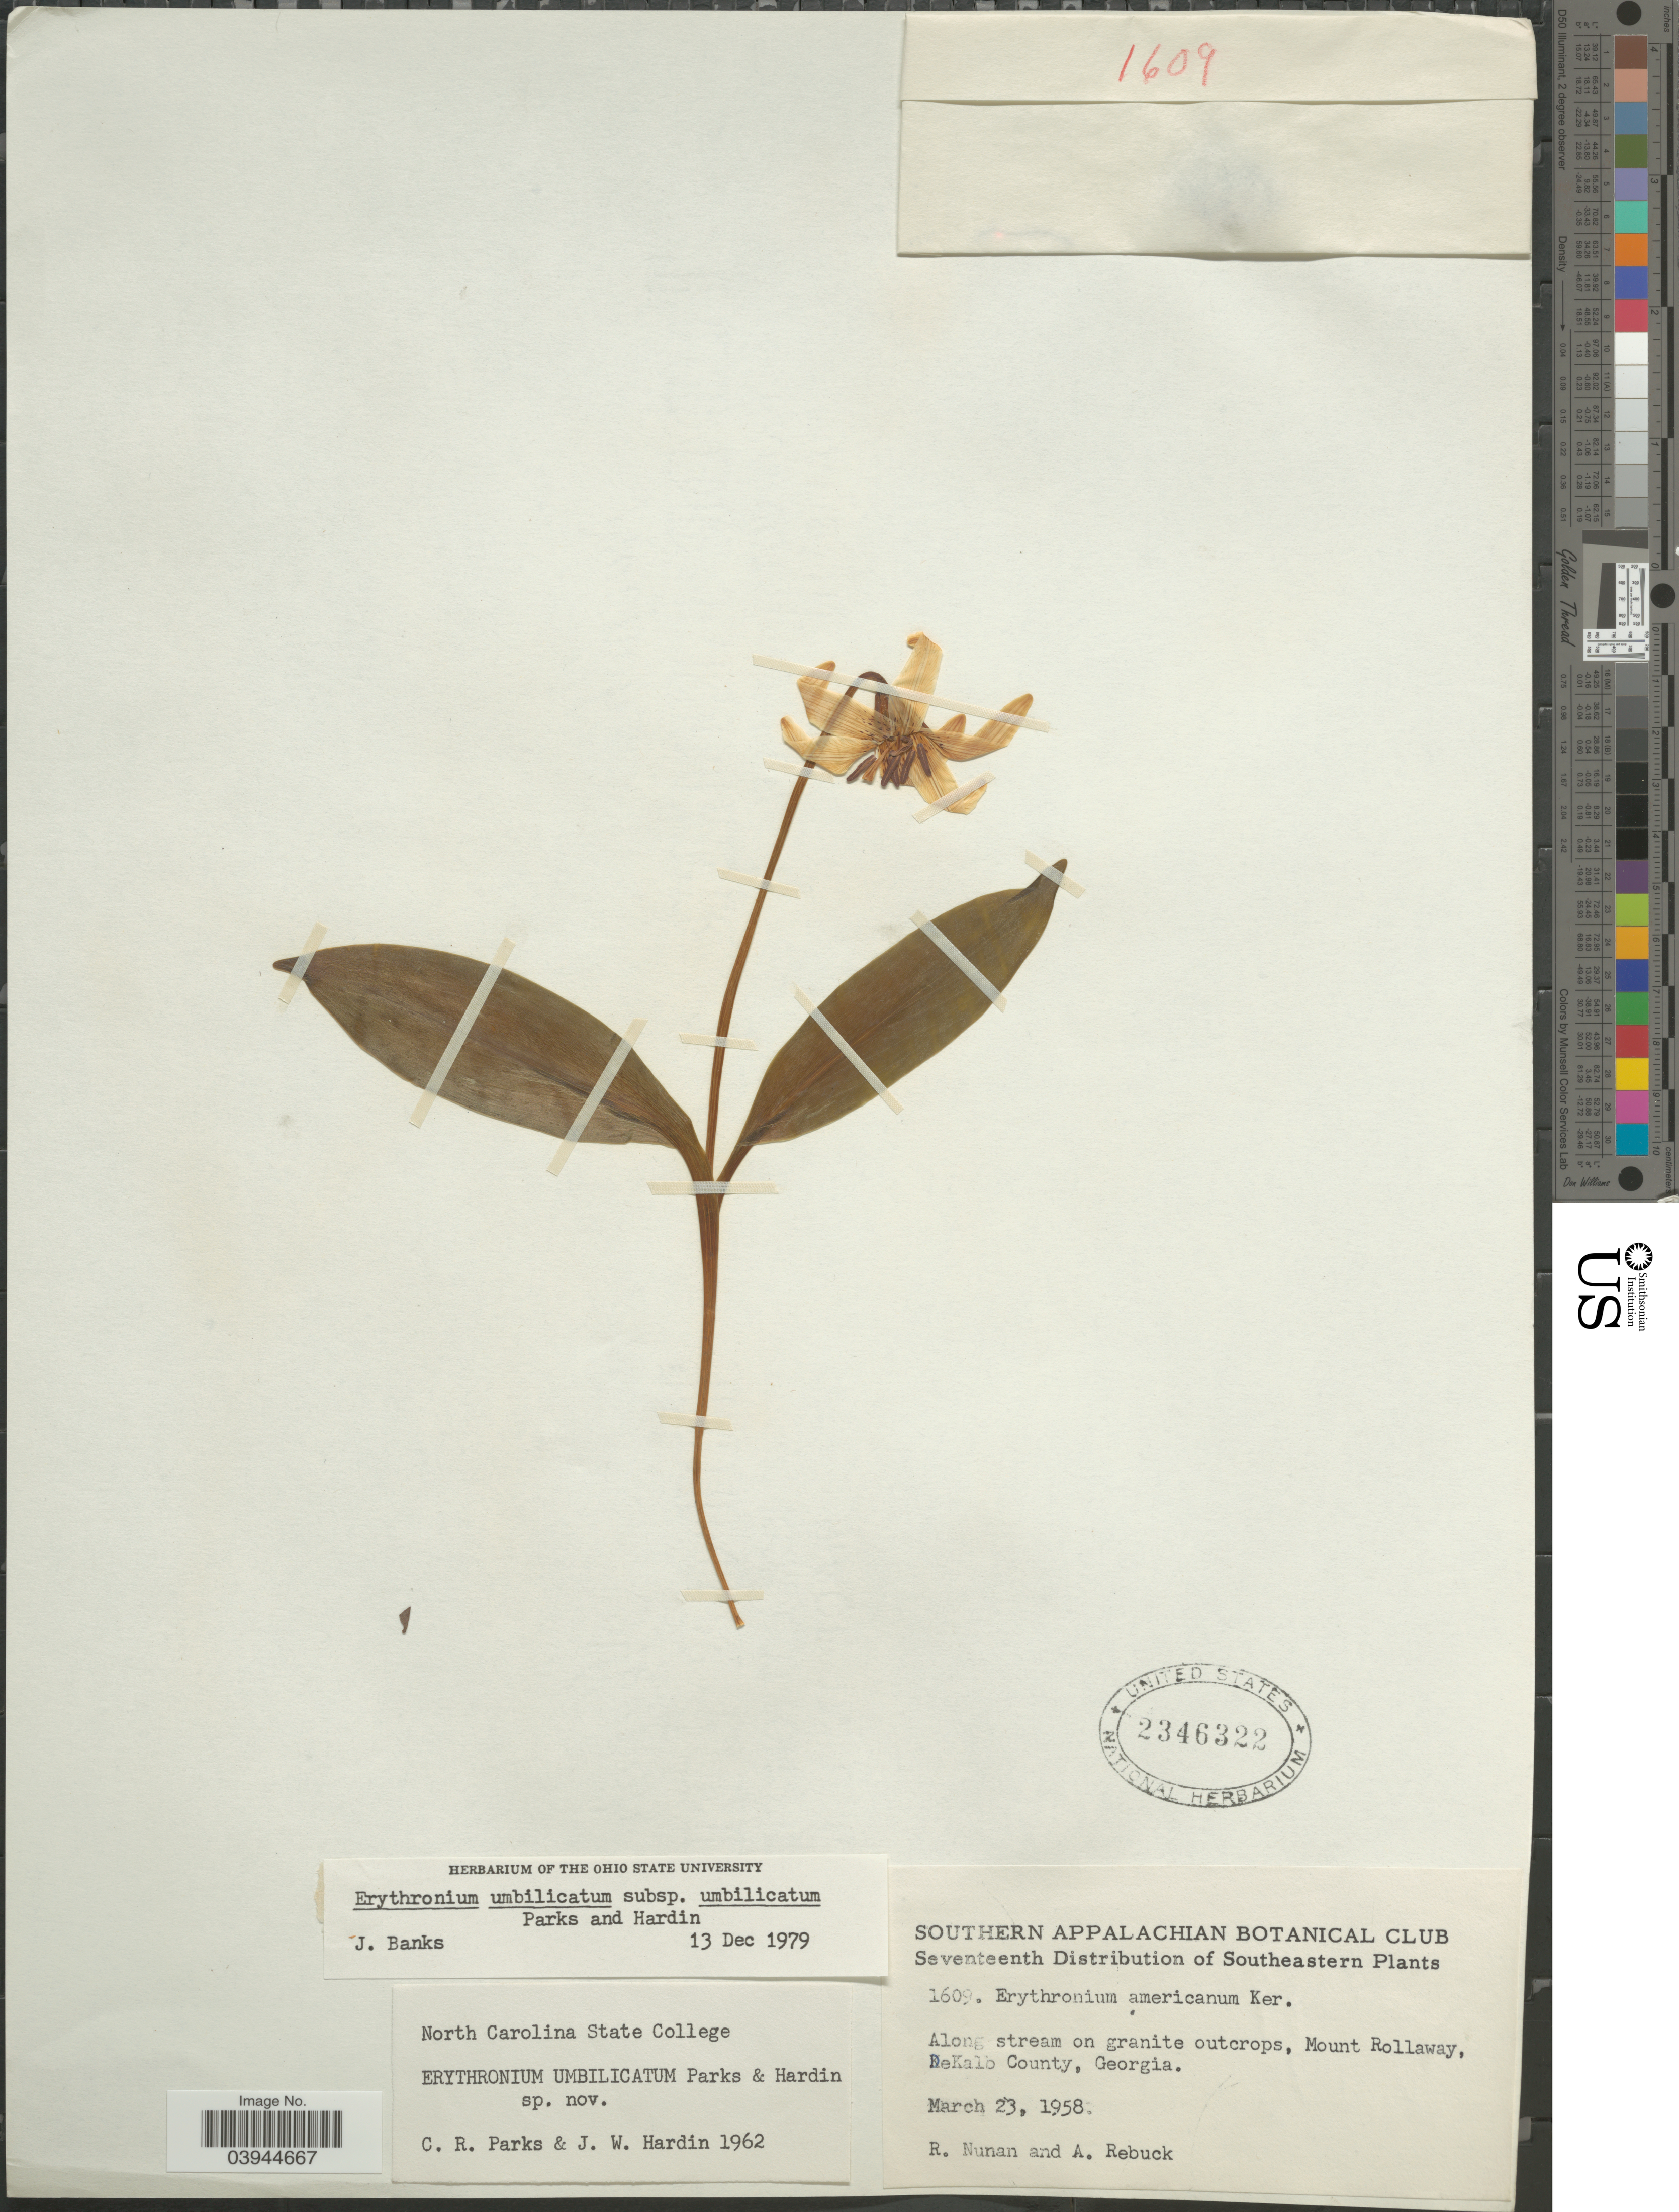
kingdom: Plantae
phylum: Tracheophyta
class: Liliopsida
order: Liliales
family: Liliaceae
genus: Erythronium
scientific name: Erythronium umbilicatum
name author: C.R. Parks & Hardin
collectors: R. Nunan & A. Rebuck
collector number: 1609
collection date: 1958-03-23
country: United States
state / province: Georgia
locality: Along stream on granite outcrops, Mount Rollaway, DeKalb County.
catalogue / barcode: US 2346322